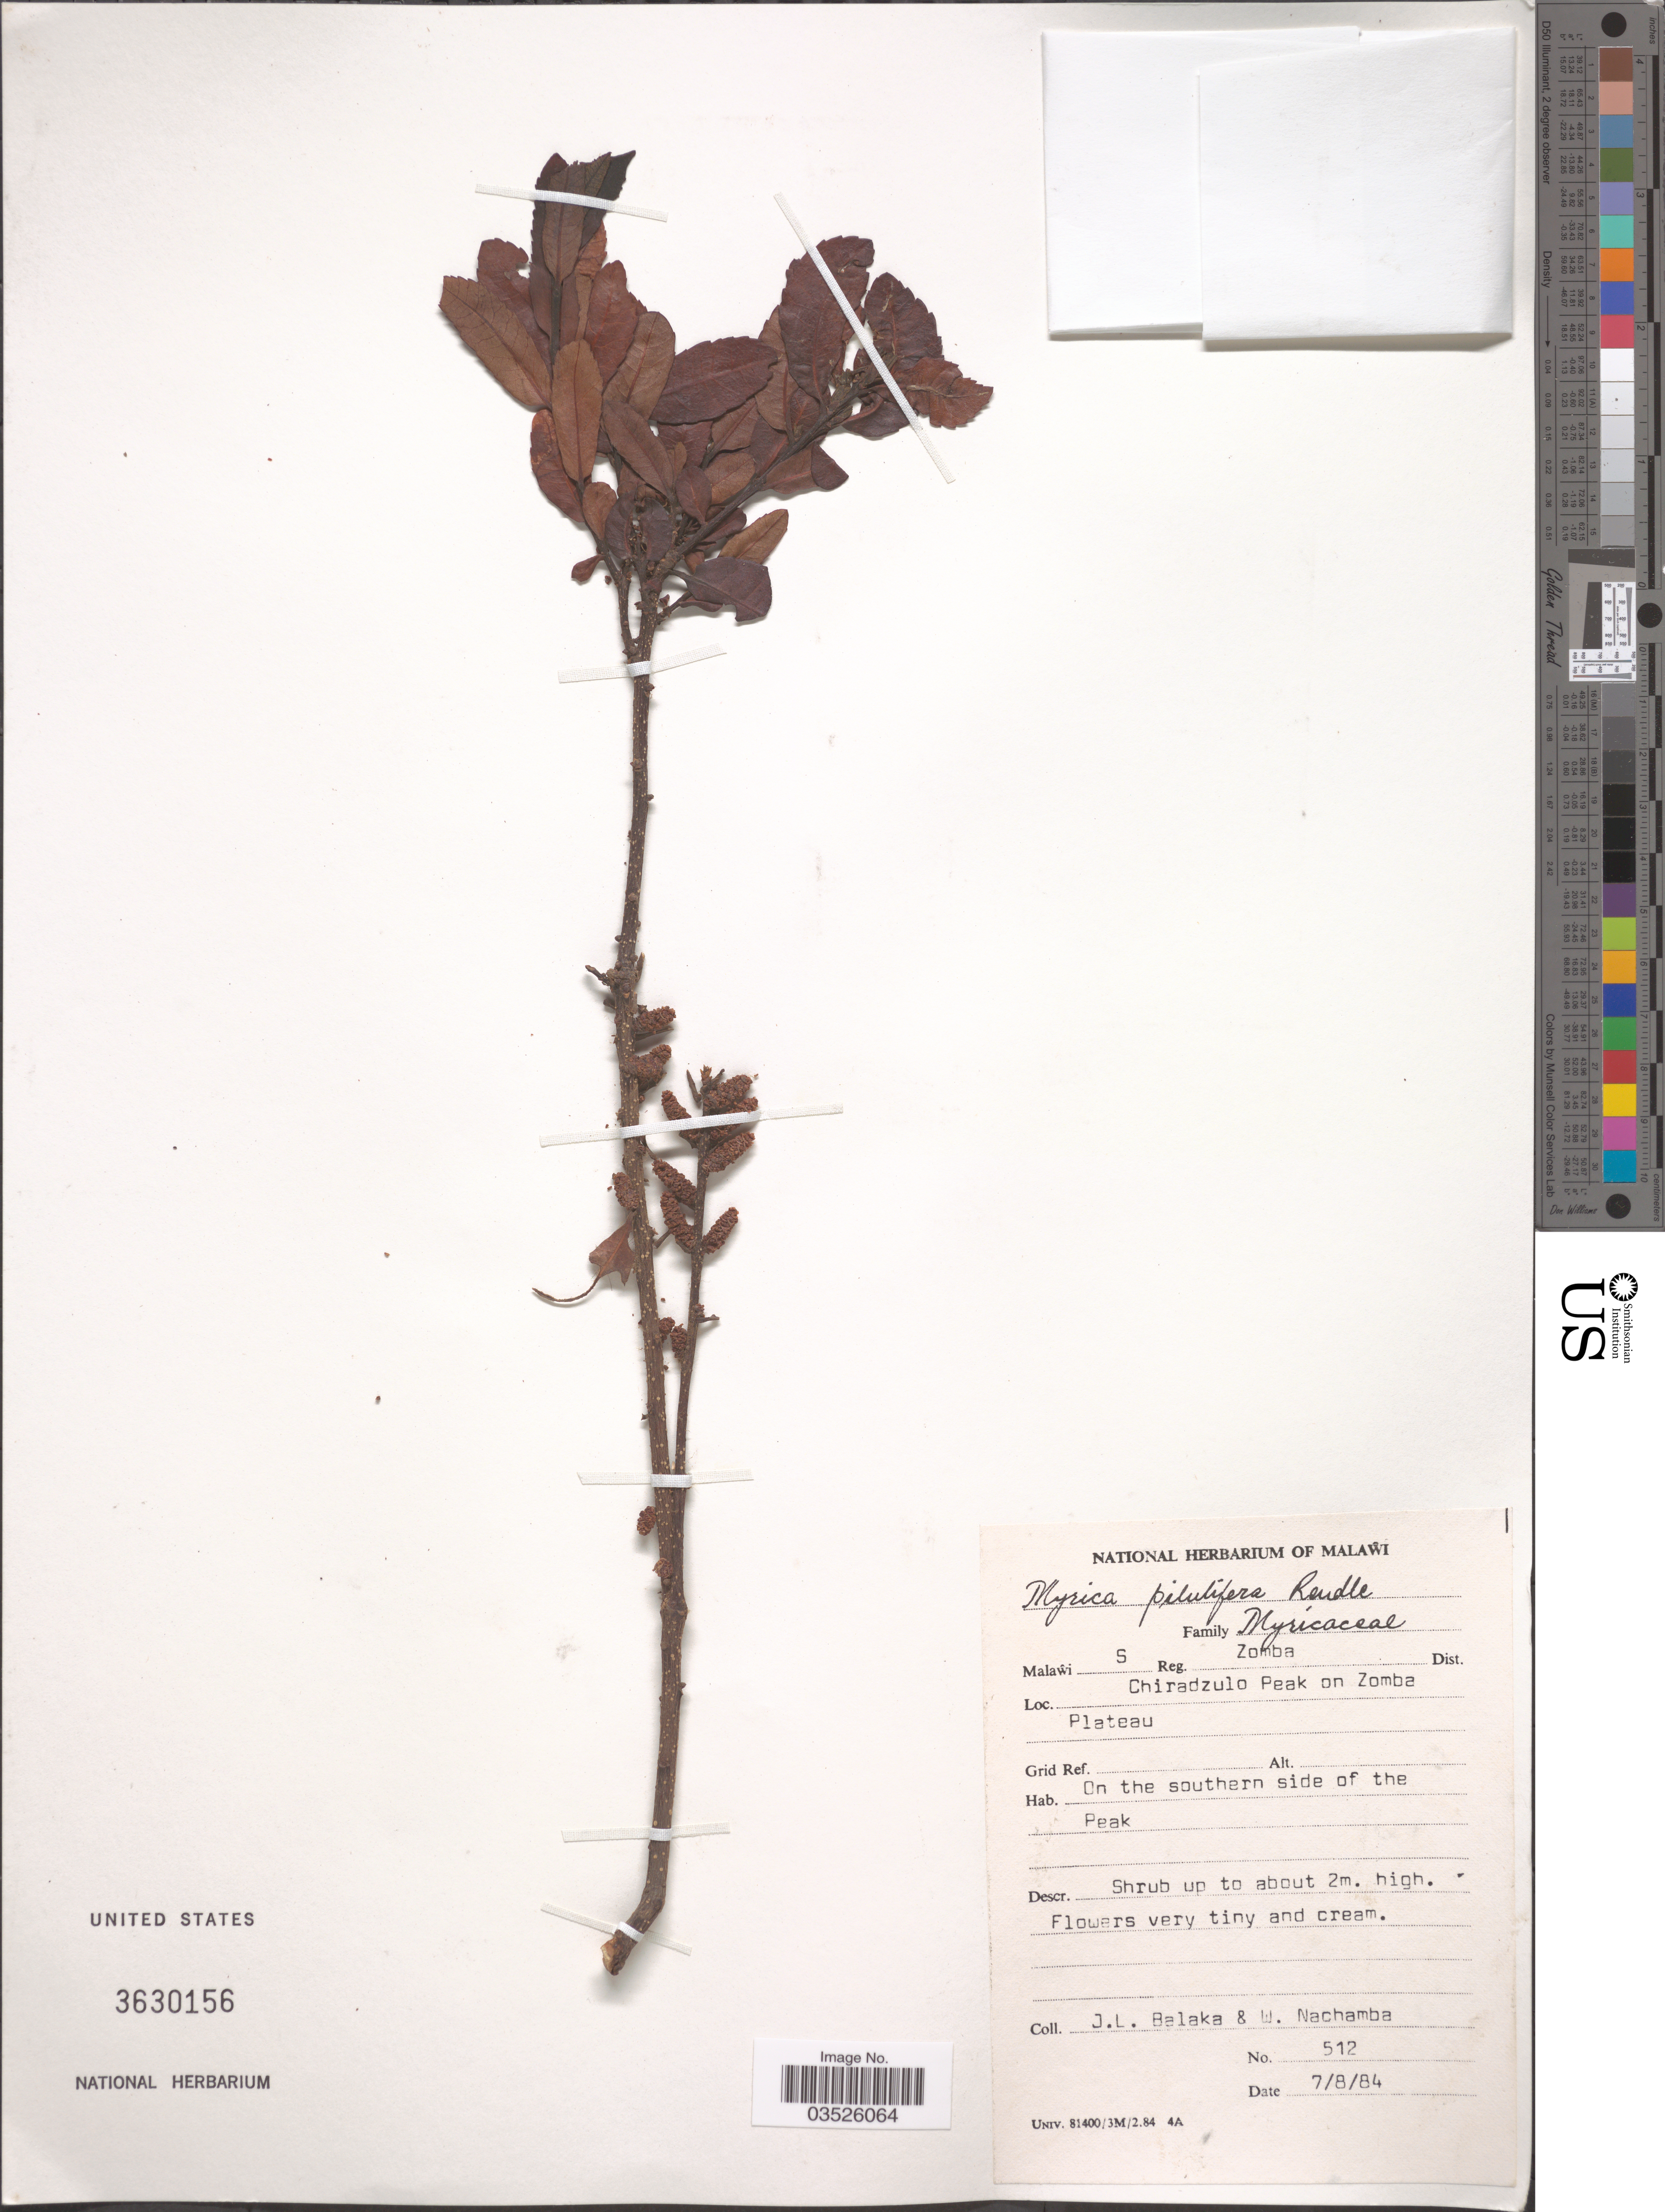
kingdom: Plantae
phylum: Tracheophyta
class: Magnoliopsida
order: Fagales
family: Myricaceae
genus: Morella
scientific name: Morella pilulifera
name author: (Rendle) Killick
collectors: J. Balaka & W. Nachamba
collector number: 512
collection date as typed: Transcribed d/m/y: 7/8/84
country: Malawi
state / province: Southern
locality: S Reg. Zomba Dist. Chiradzulo Peak on Zomba Plateau. On the southern side of the Peak.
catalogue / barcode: US 3630156